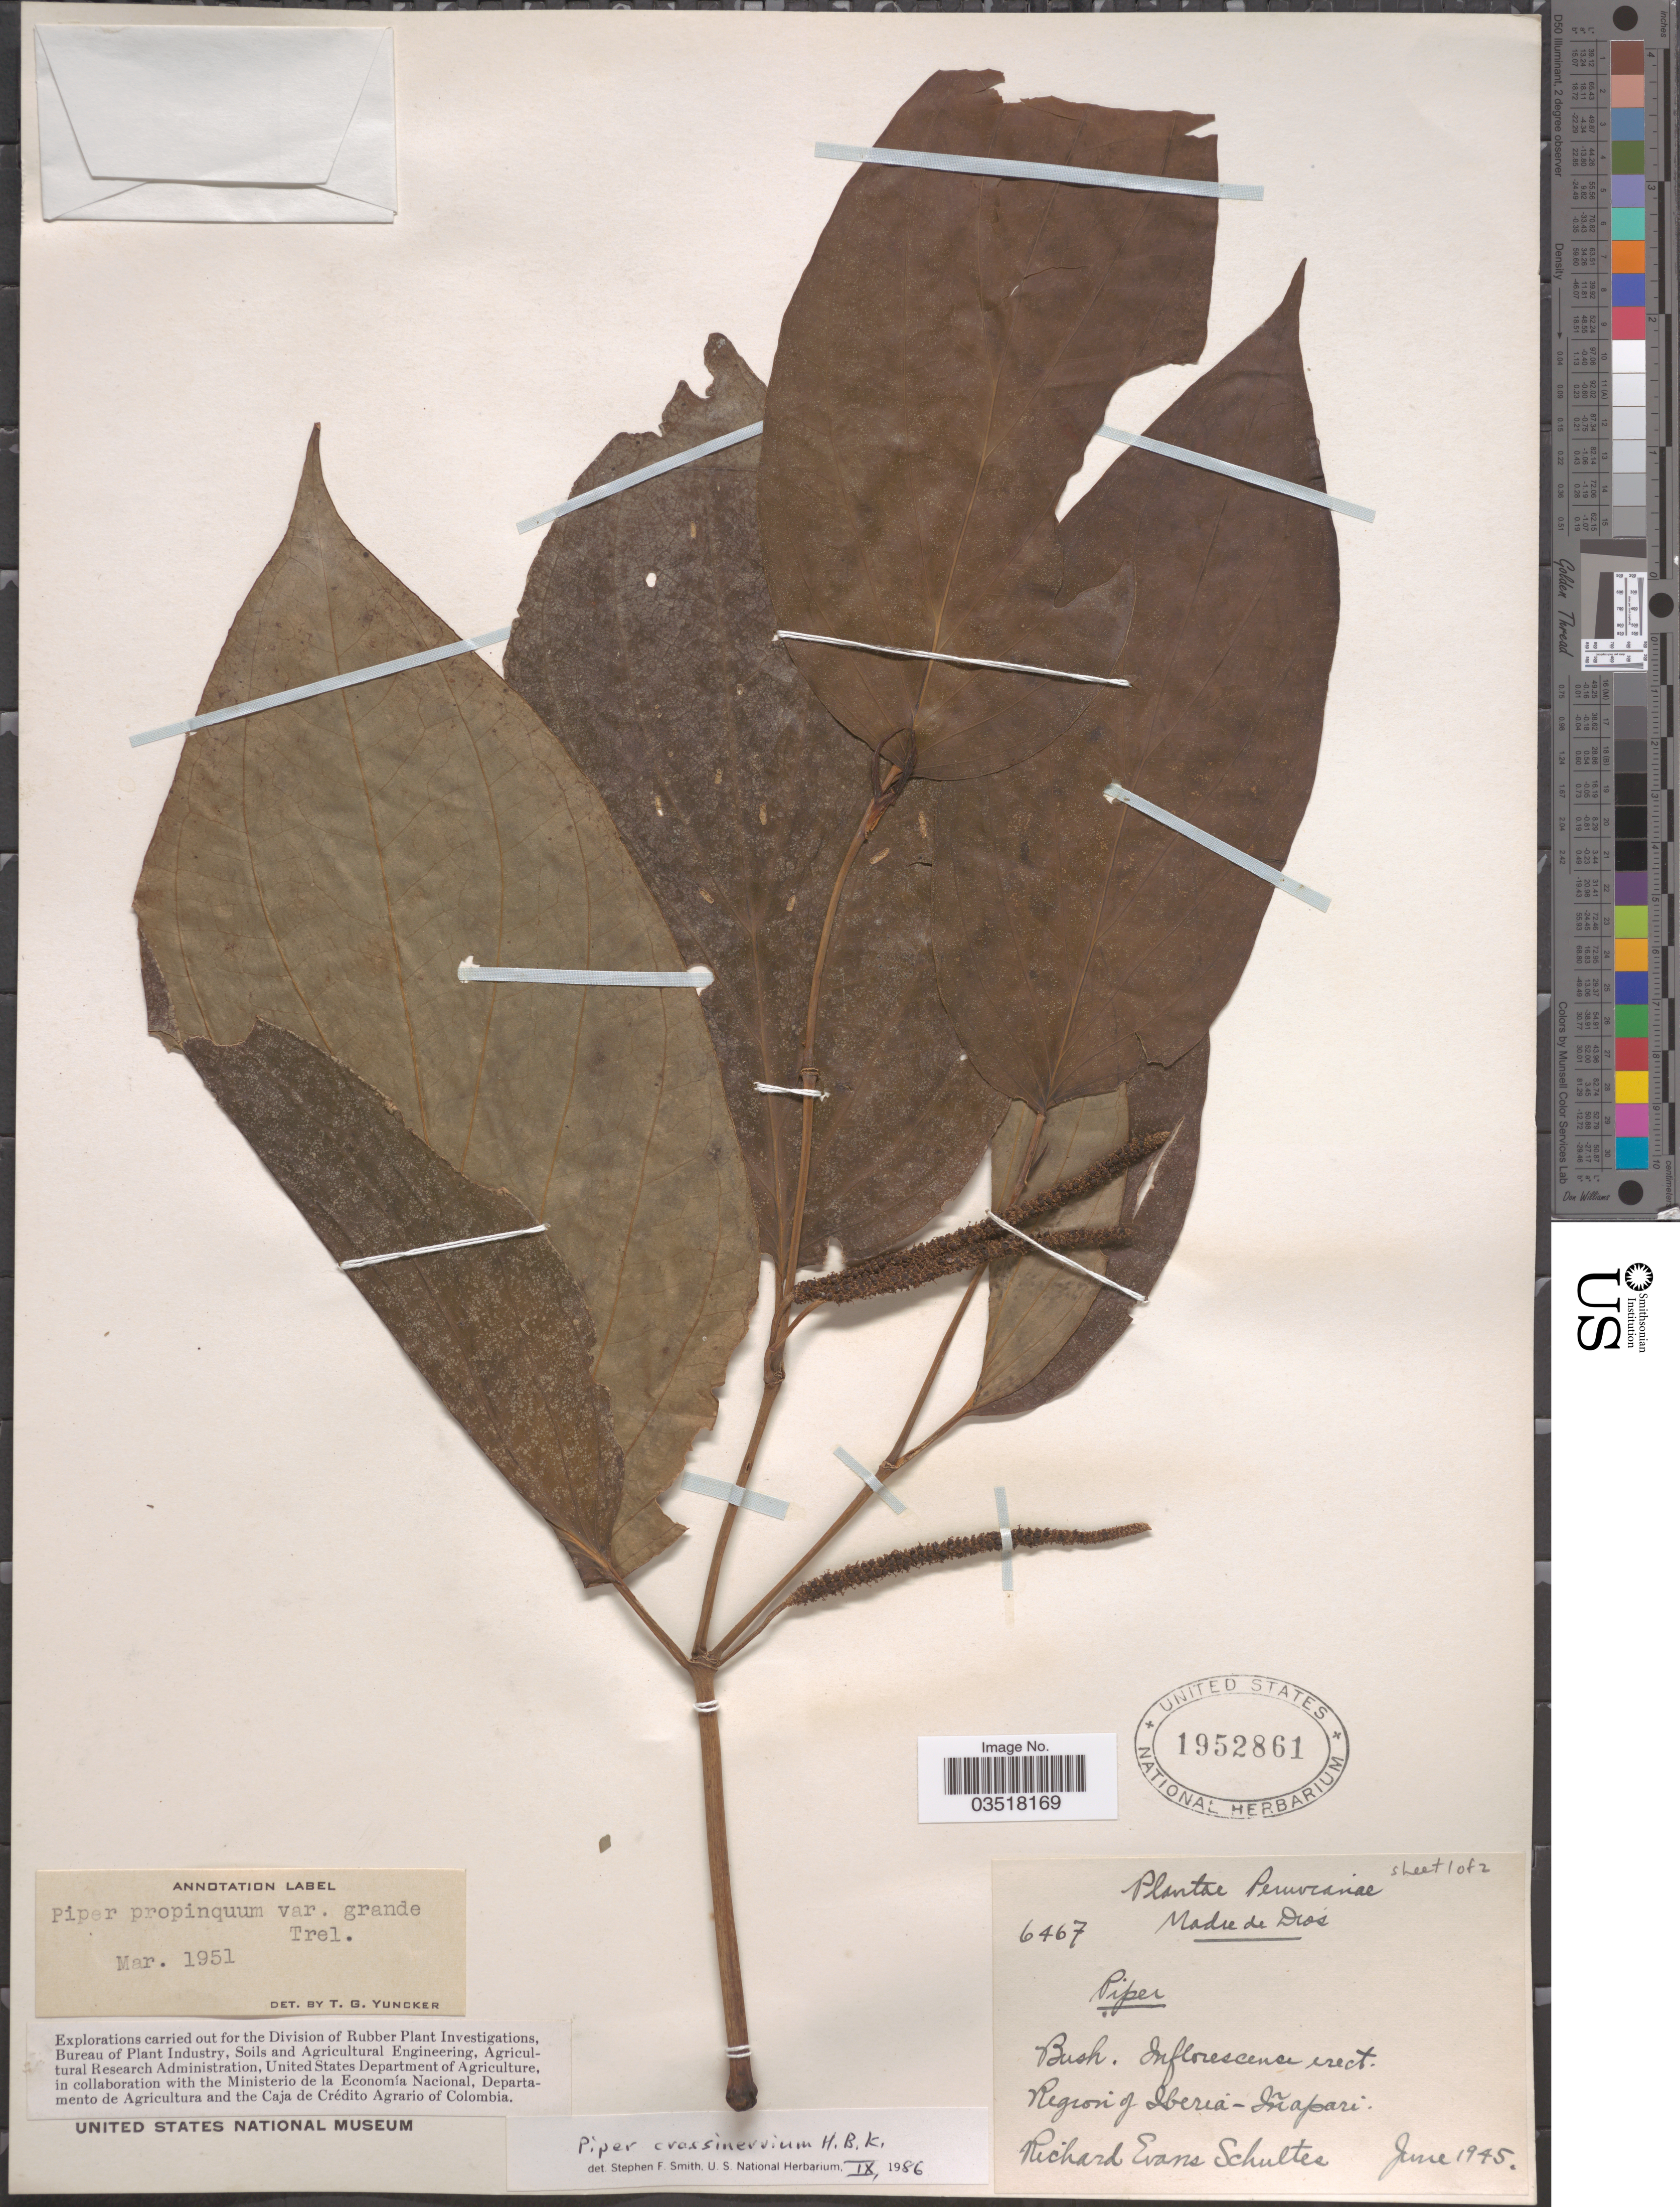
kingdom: Plantae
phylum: Tracheophyta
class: Magnoliopsida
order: Piperales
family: Piperaceae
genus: Piper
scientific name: Piper crassinervium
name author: Kunth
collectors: R. E. Schultes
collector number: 6467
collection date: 1945-06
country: Peru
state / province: Madre de Dios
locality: Region of Iberia-Iñapari.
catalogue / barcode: US 1952861